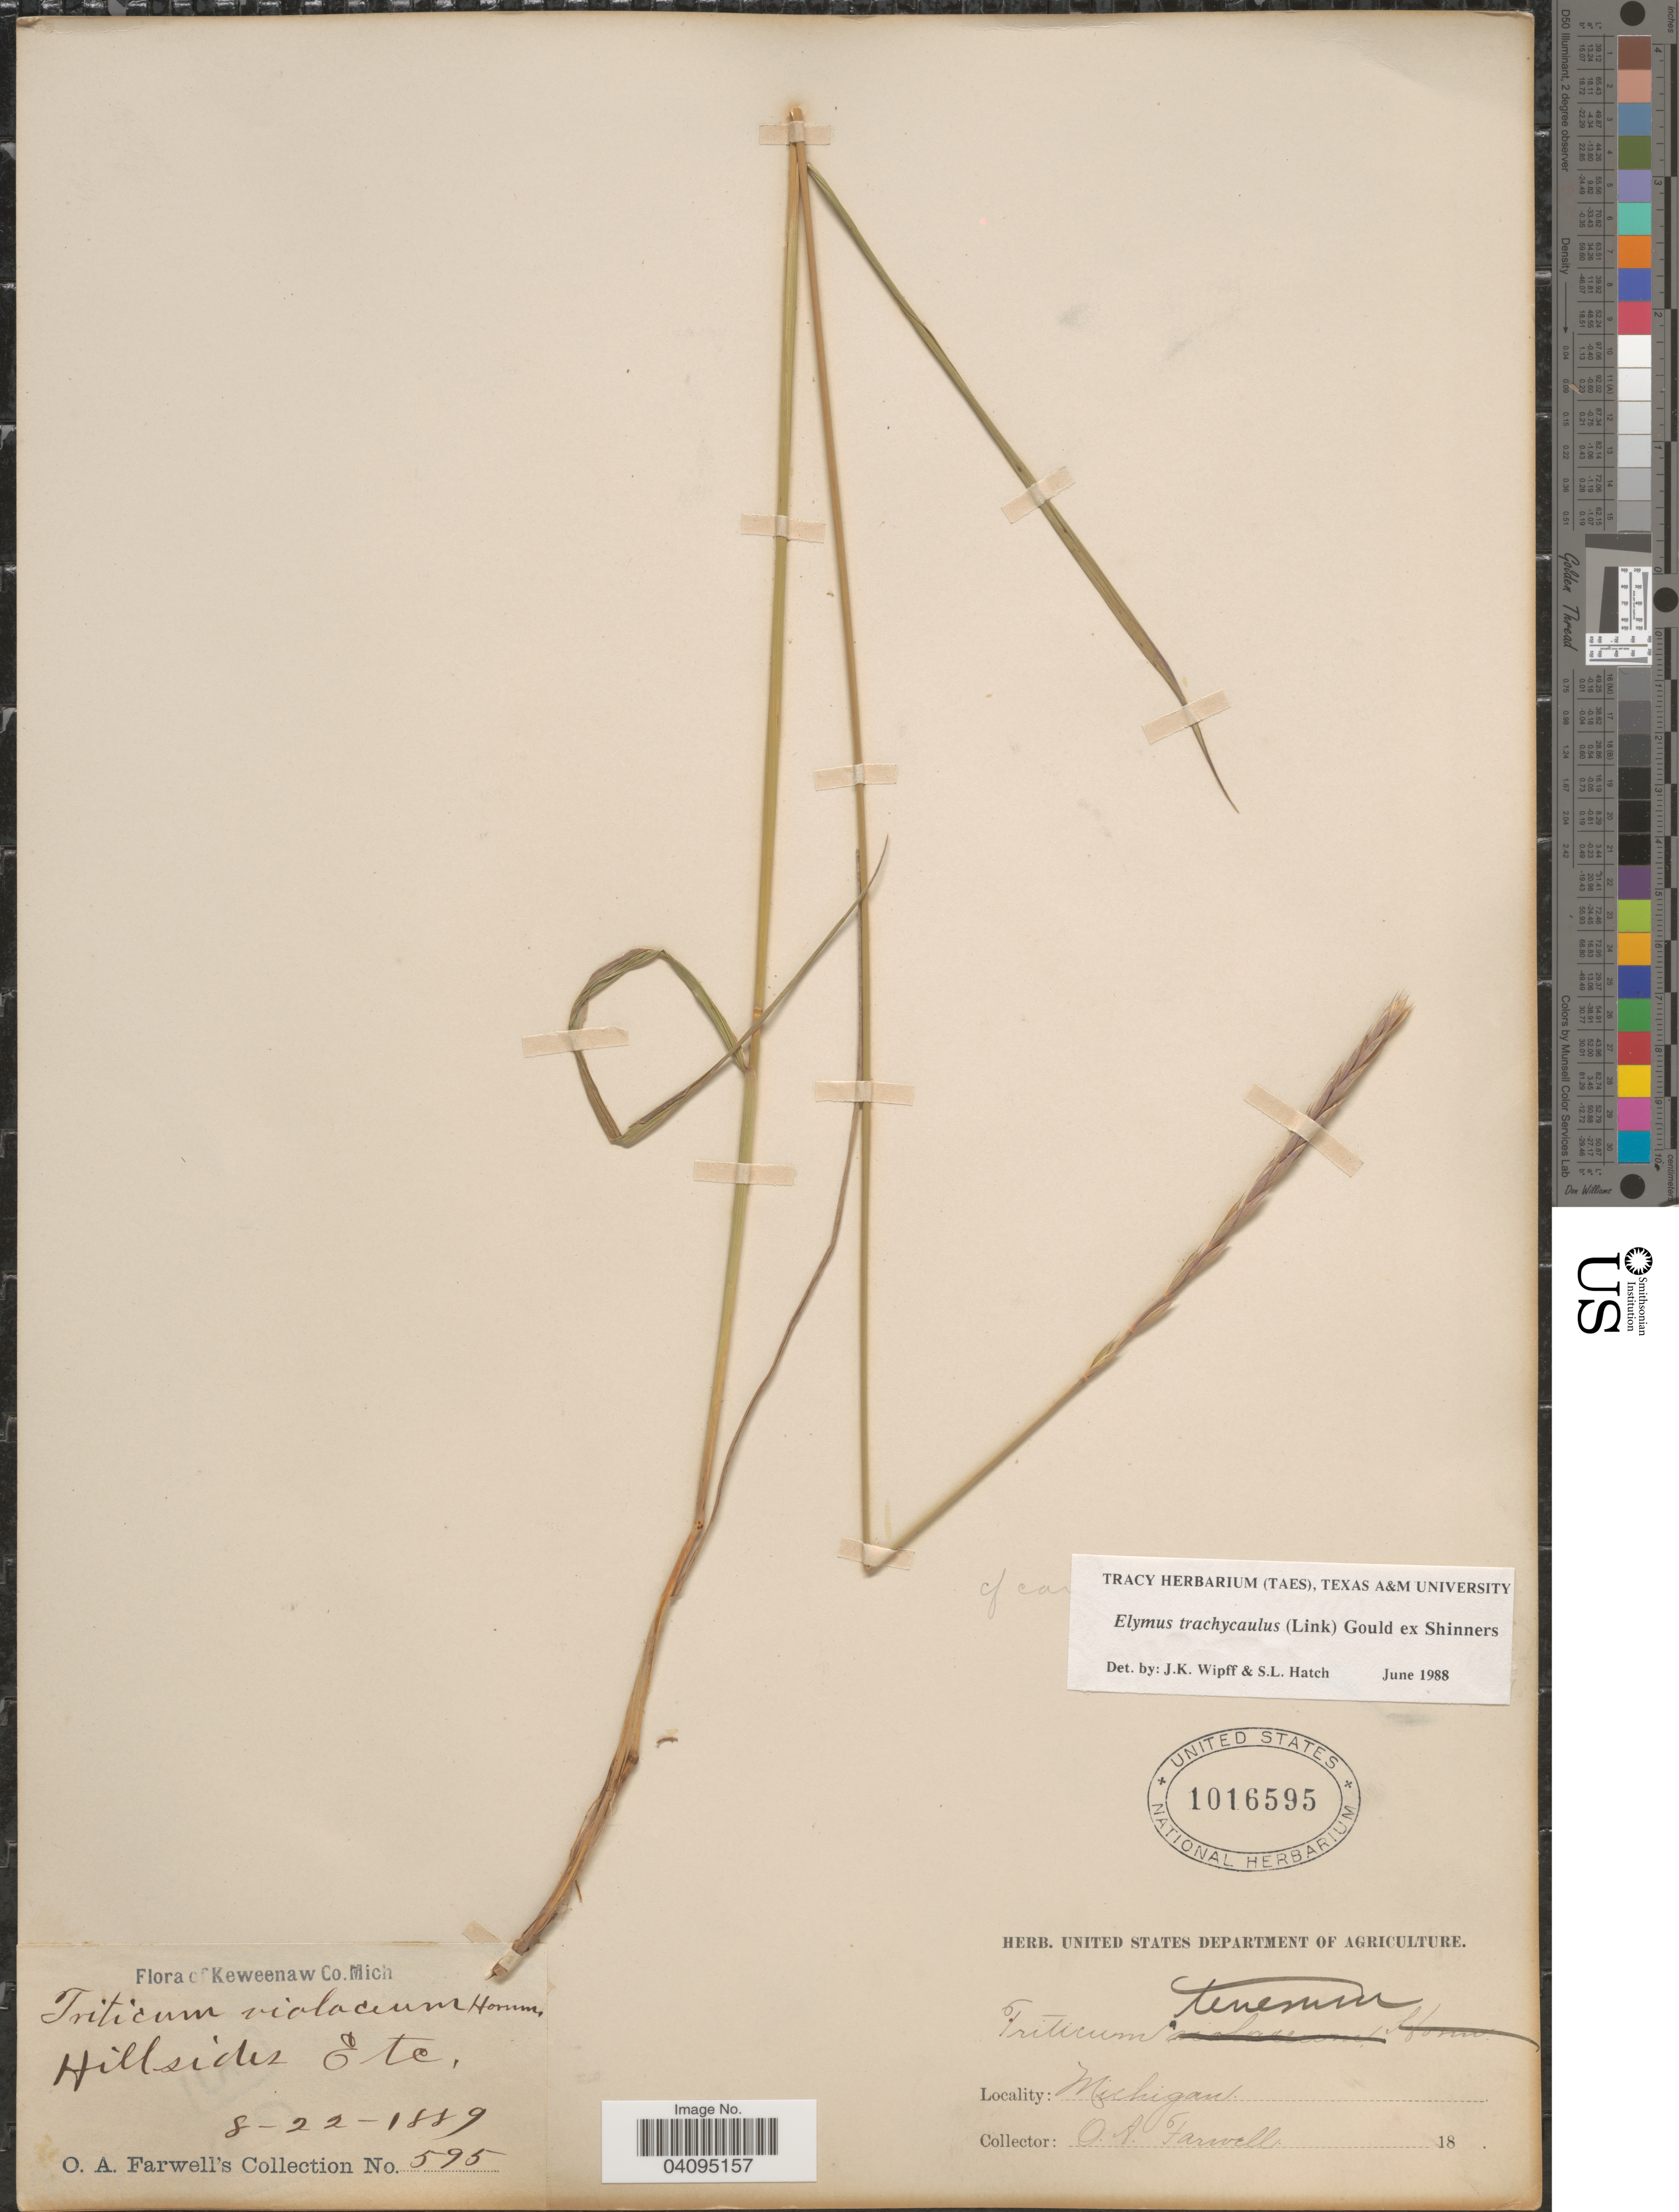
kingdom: Plantae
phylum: Tracheophyta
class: Liliopsida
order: Poales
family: Poaceae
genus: Elymus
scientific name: Elymus trachycaulus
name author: (Link) Gould ex Shinners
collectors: O. Farwell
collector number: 595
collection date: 1889-08-22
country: United States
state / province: Michigan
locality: Keweenaw Co. Hillsides Etc.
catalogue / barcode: US 1016595